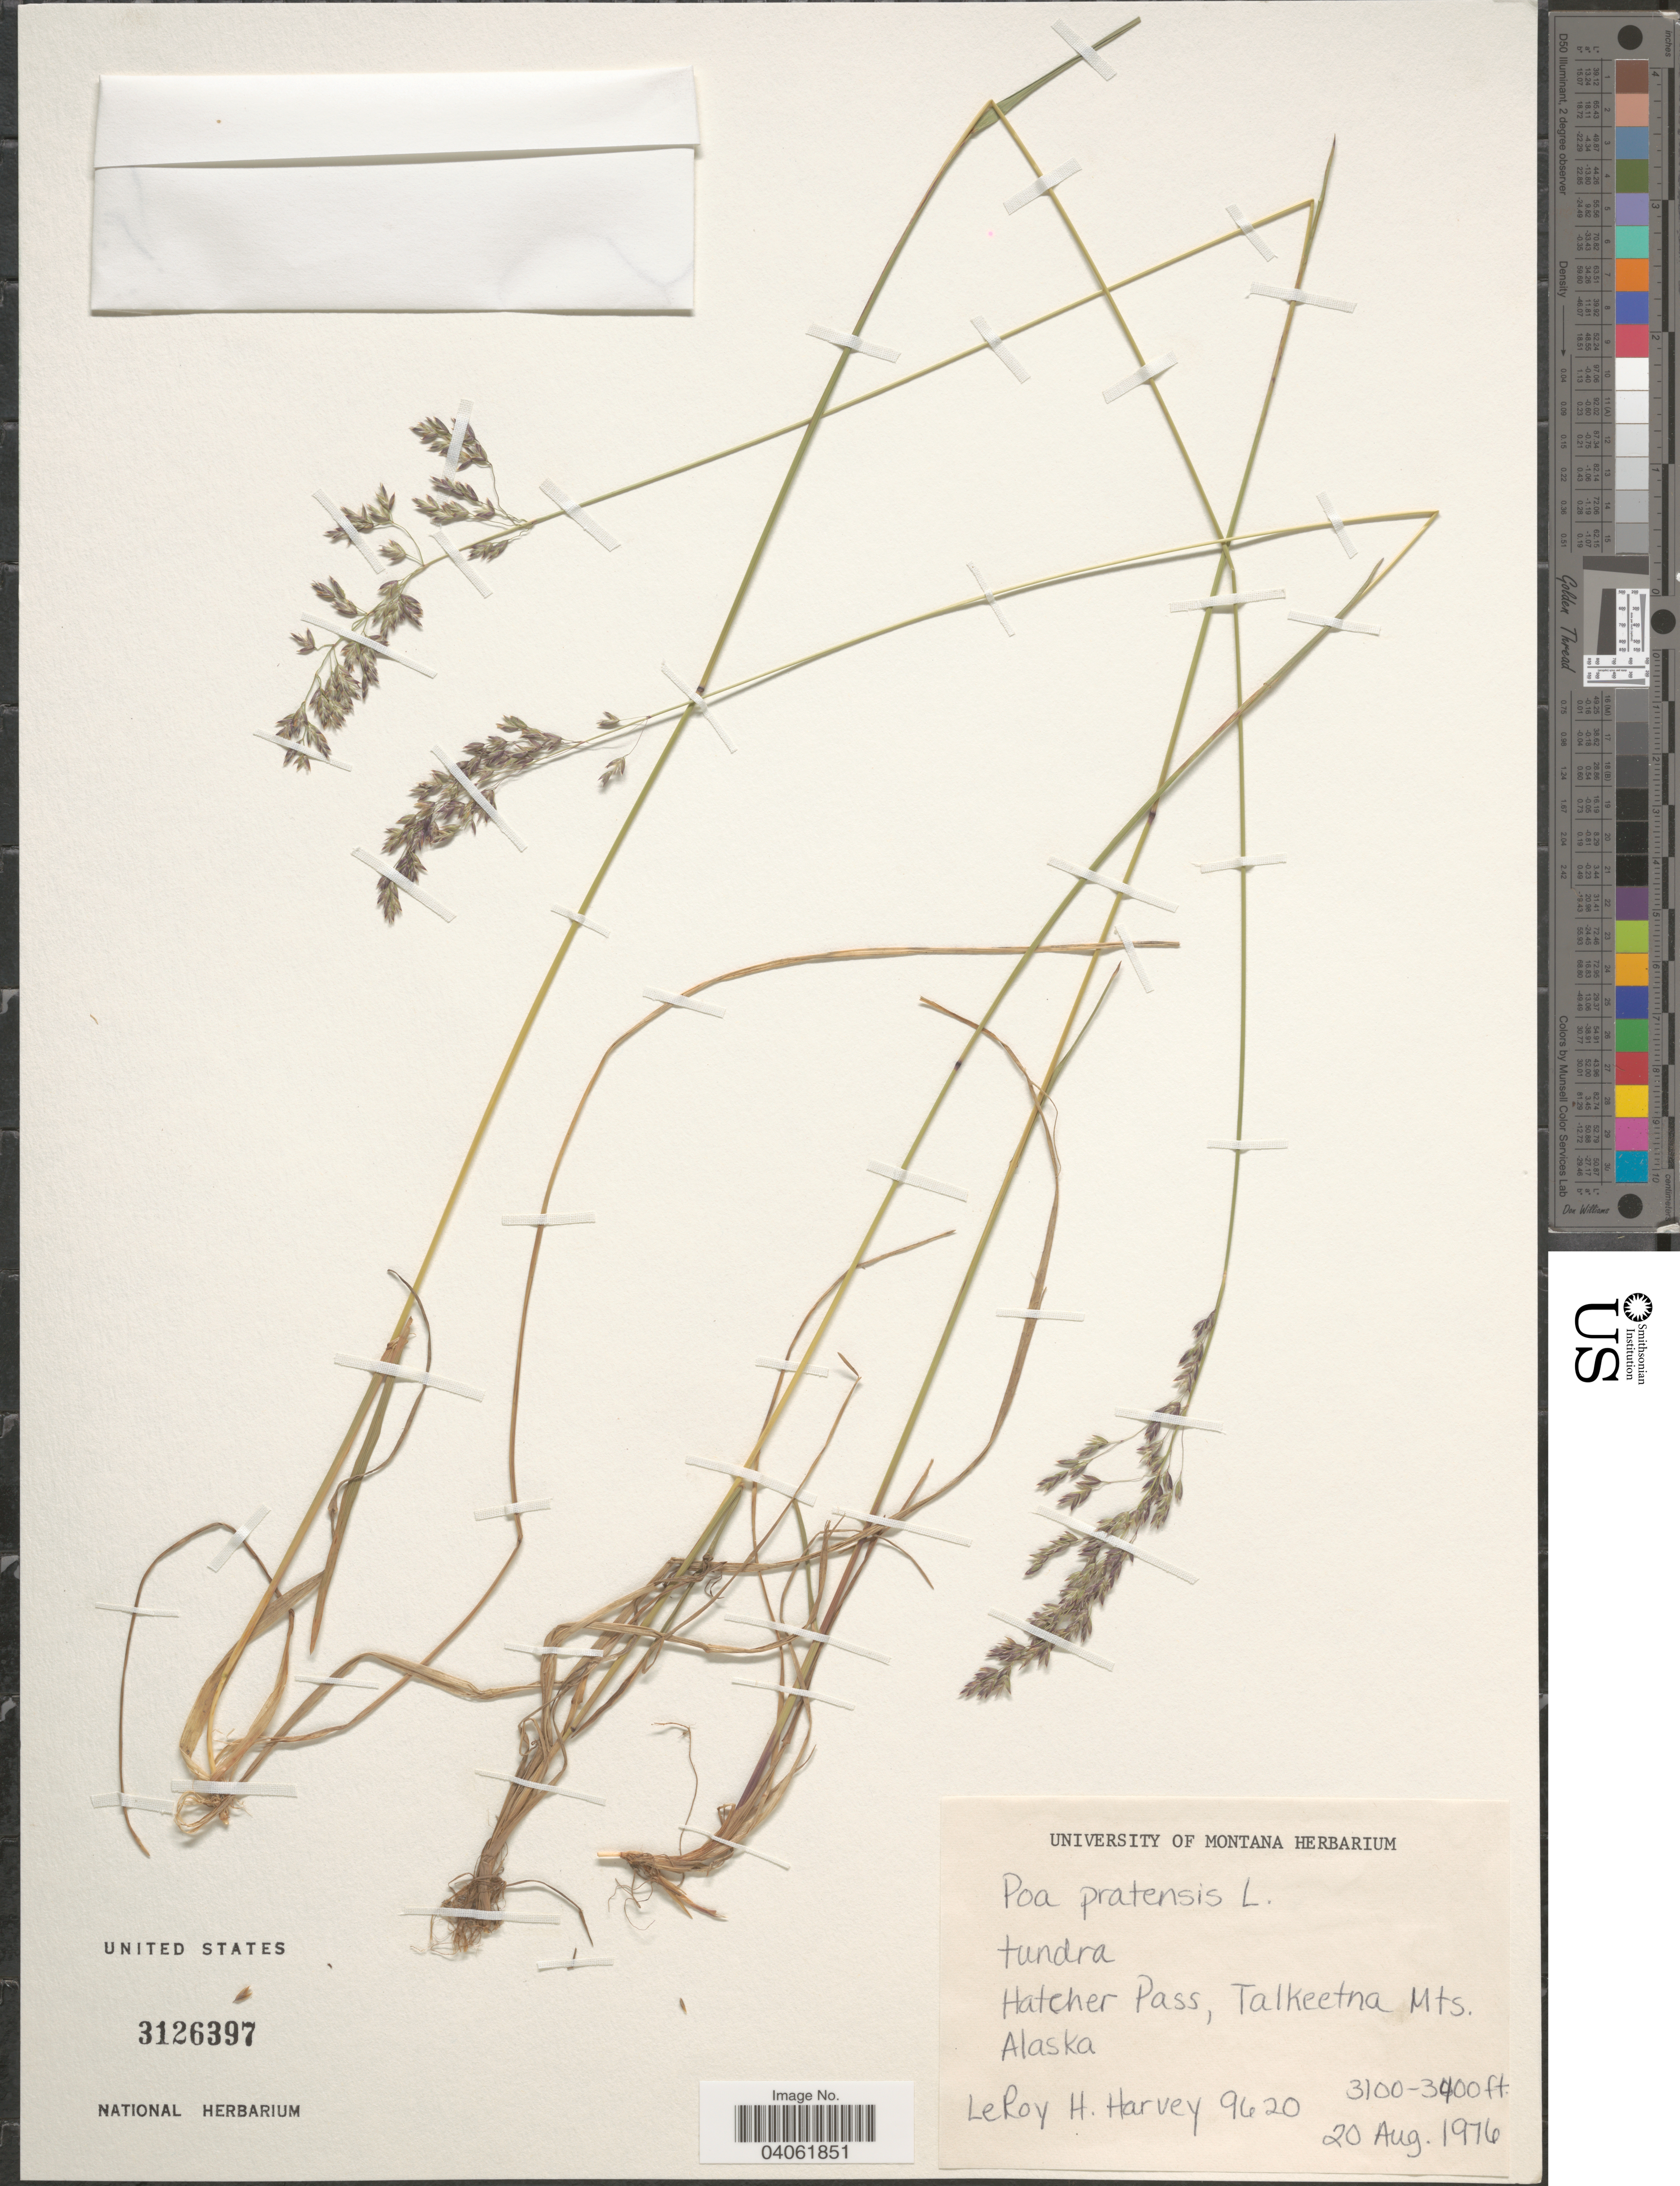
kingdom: Plantae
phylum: Tracheophyta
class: Liliopsida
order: Poales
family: Poaceae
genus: Poa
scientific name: Poa pratensis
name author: L.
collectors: L. H. Harvey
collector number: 9620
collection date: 1976-08-20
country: United States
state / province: Alaska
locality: Hatcher Pass, Talkeetna Mts.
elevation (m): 945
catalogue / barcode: US 3126397